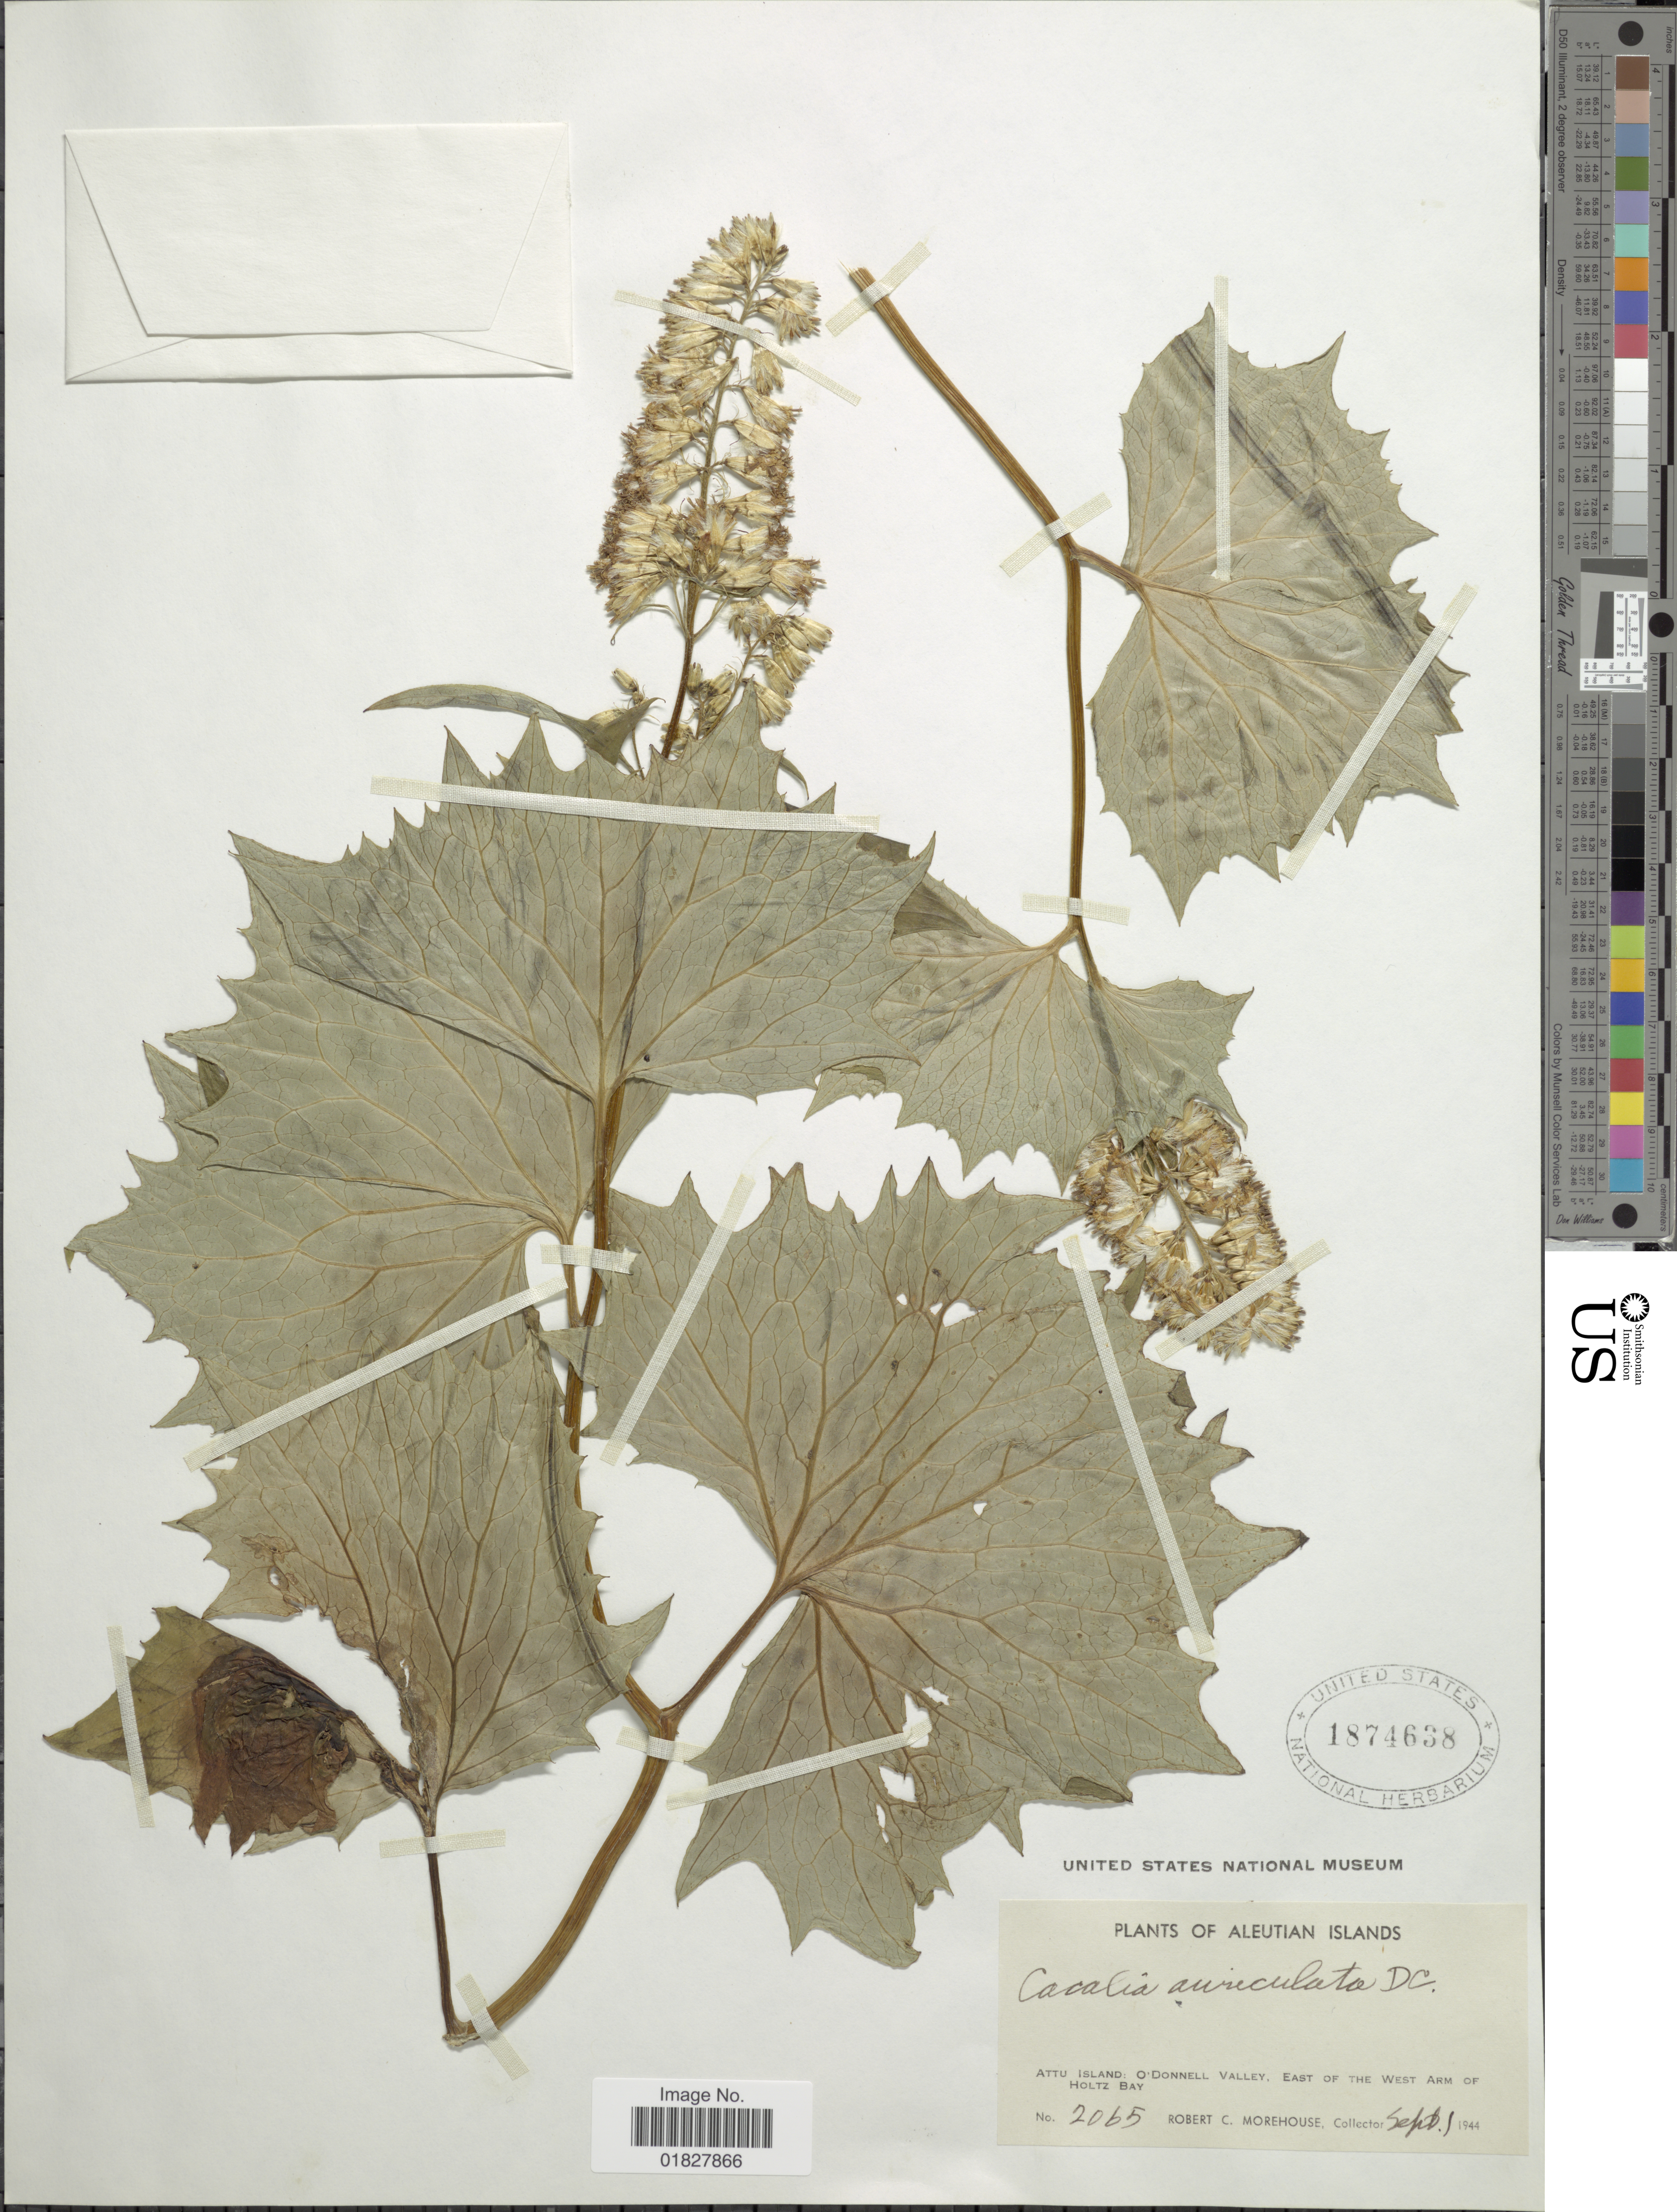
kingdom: Plantae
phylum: Tracheophyta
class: Magnoliopsida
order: Asterales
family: Asteraceae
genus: Vernonanthura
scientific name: Vernonanthura auriculata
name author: (Griseb.) H. Rob.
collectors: R. Morehouse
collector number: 2065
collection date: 1944-09-01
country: United States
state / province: Alaska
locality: Aleutian Islands, attu Island, O'Donnell Valley, east of the West Arm of Holtz Bay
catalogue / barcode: US 1874638